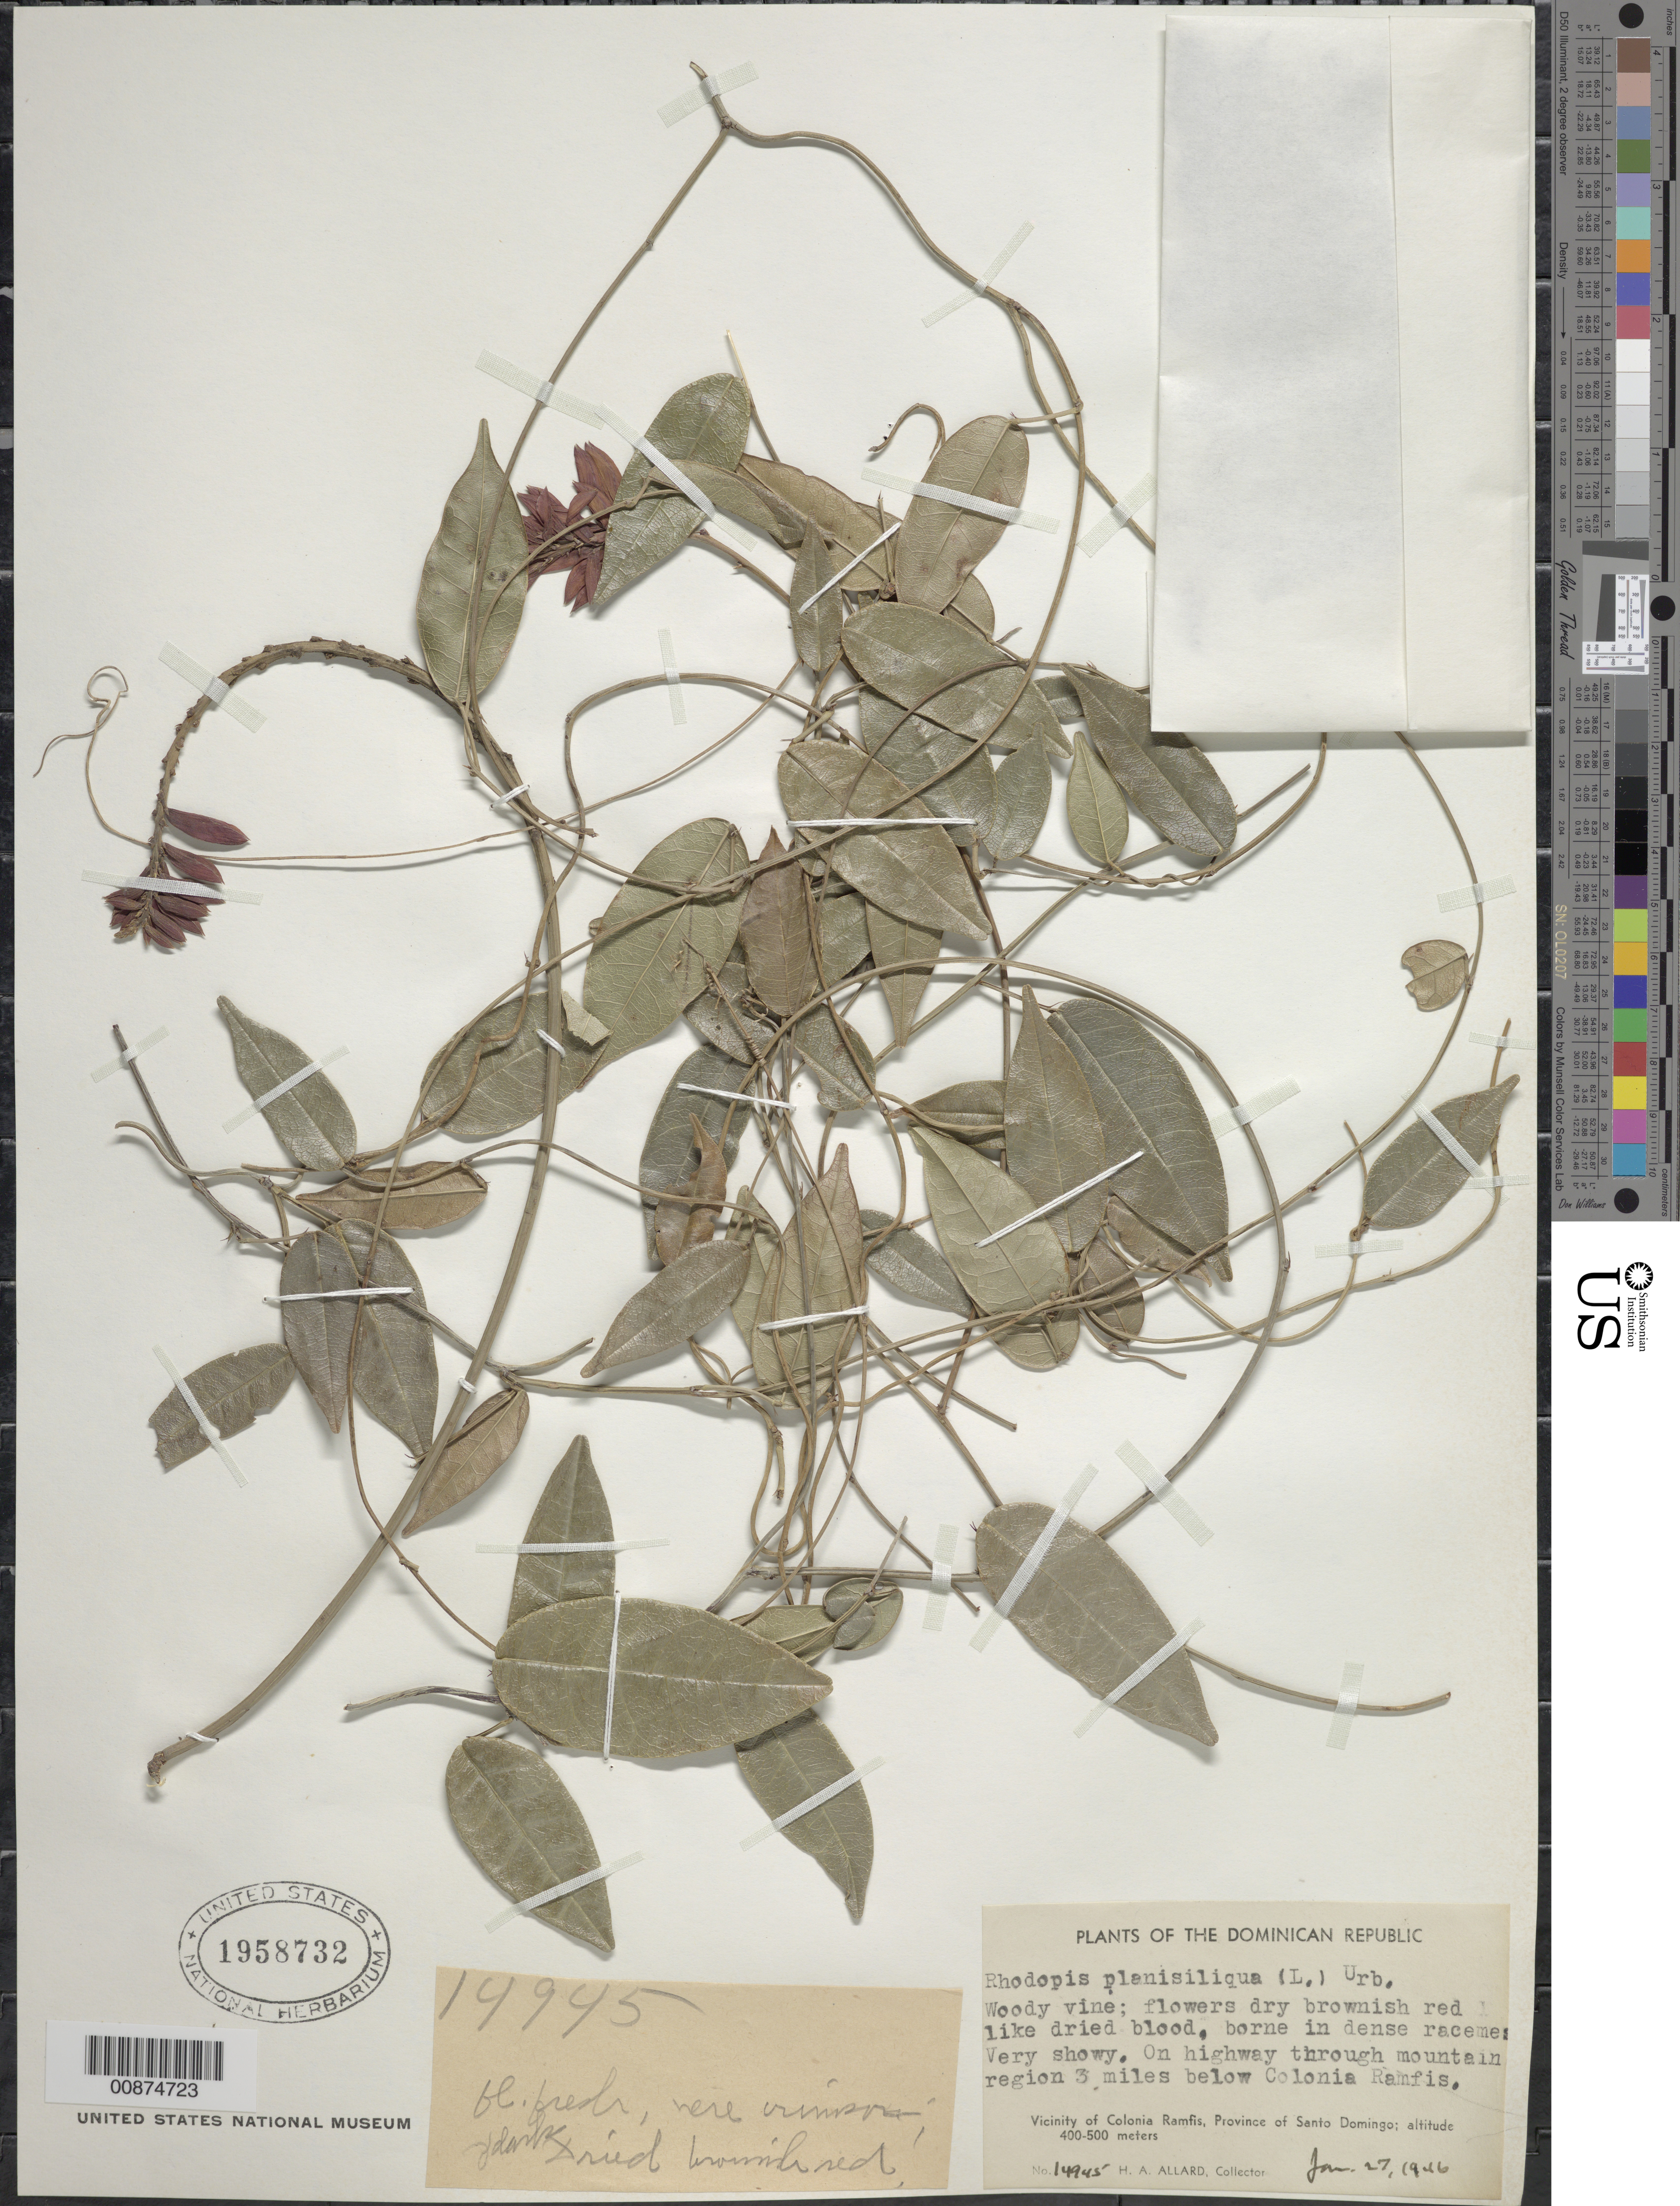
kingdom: Plantae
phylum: Tracheophyta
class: Magnoliopsida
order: Fabales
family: Fabaceae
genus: Rhodopis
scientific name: Rhodopis planisiliqua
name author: (L.) Urb.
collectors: H. A. Allard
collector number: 14945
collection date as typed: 27 Jan 1946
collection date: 1946-01-27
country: Dominican Republic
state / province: Distrito Nacional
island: Hispaniola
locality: On highway through mountain region 3 miles below Colonia Ramfis, Province of Santo Domingo (obsolete).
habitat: On highway through mountain region.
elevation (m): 400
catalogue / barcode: US 1958732